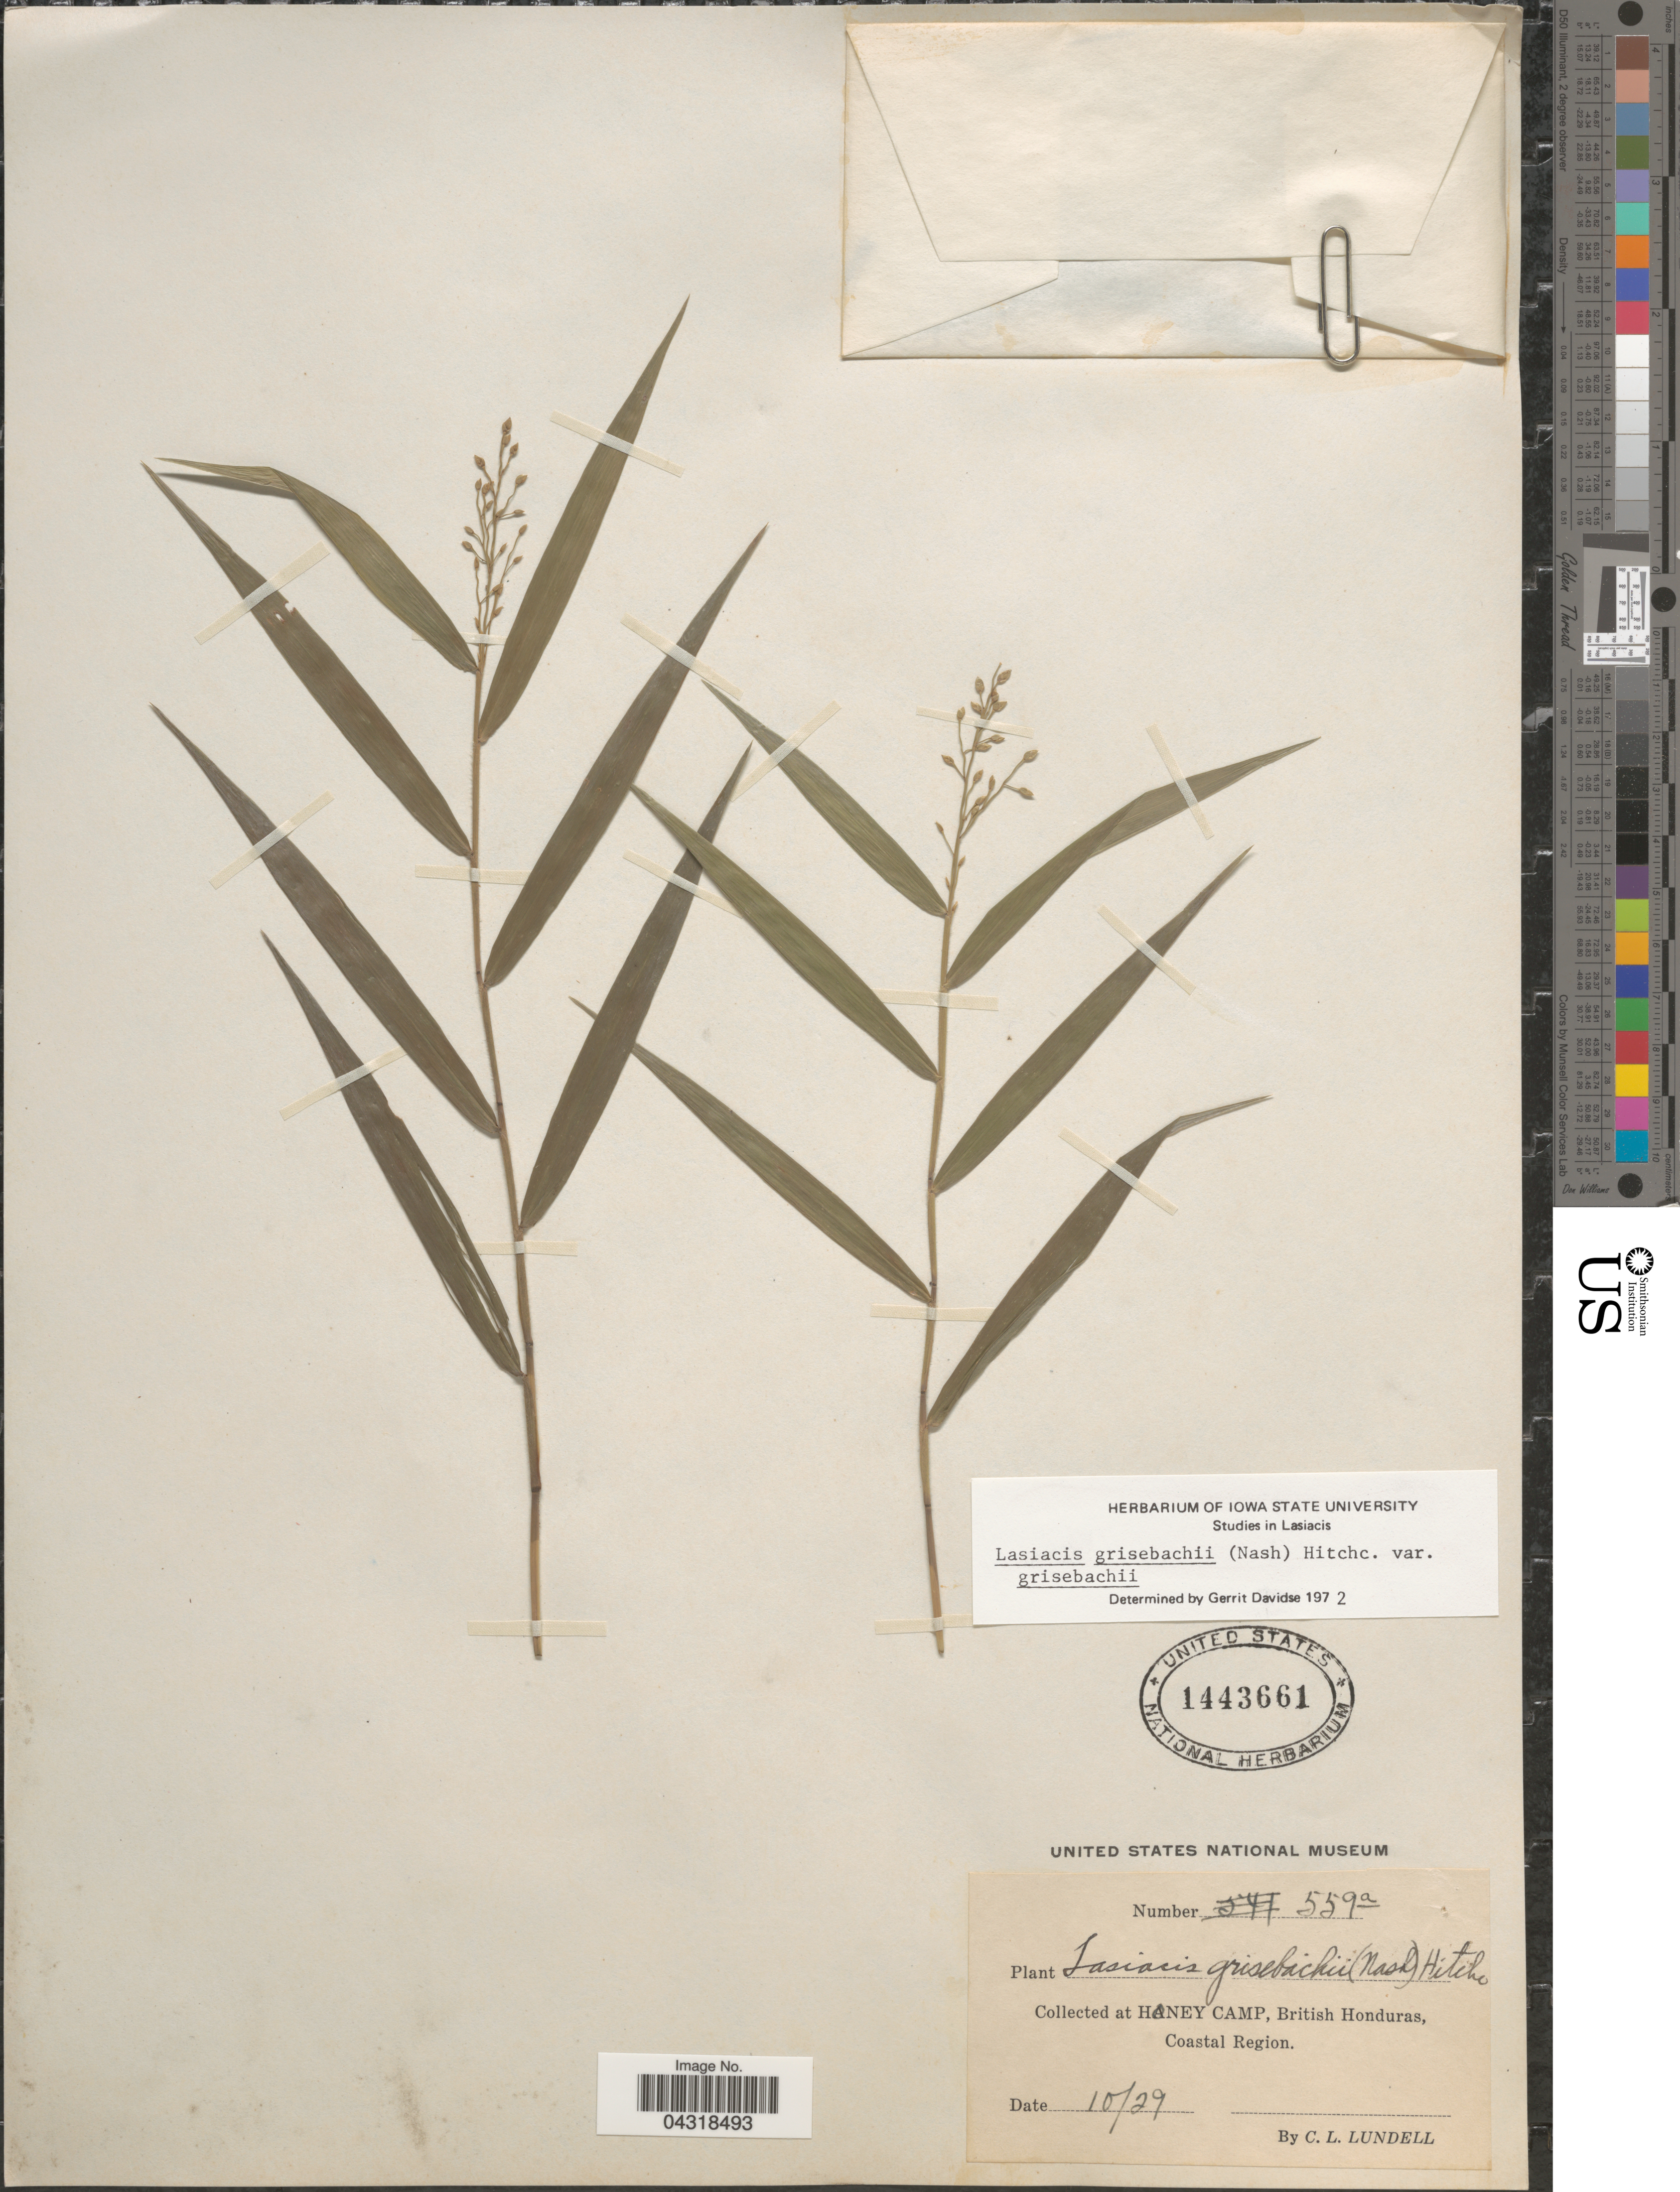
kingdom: Plantae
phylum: Tracheophyta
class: Liliopsida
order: Poales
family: Poaceae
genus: Lasiacis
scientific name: Lasiacis grisebachii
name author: (Nash) Hitchc.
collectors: C. L. Lundell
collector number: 559a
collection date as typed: Transcribed d/m/y: /10/29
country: Belize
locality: At Honey Camp, British Honduras, Coastal Region.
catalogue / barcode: US 1443661